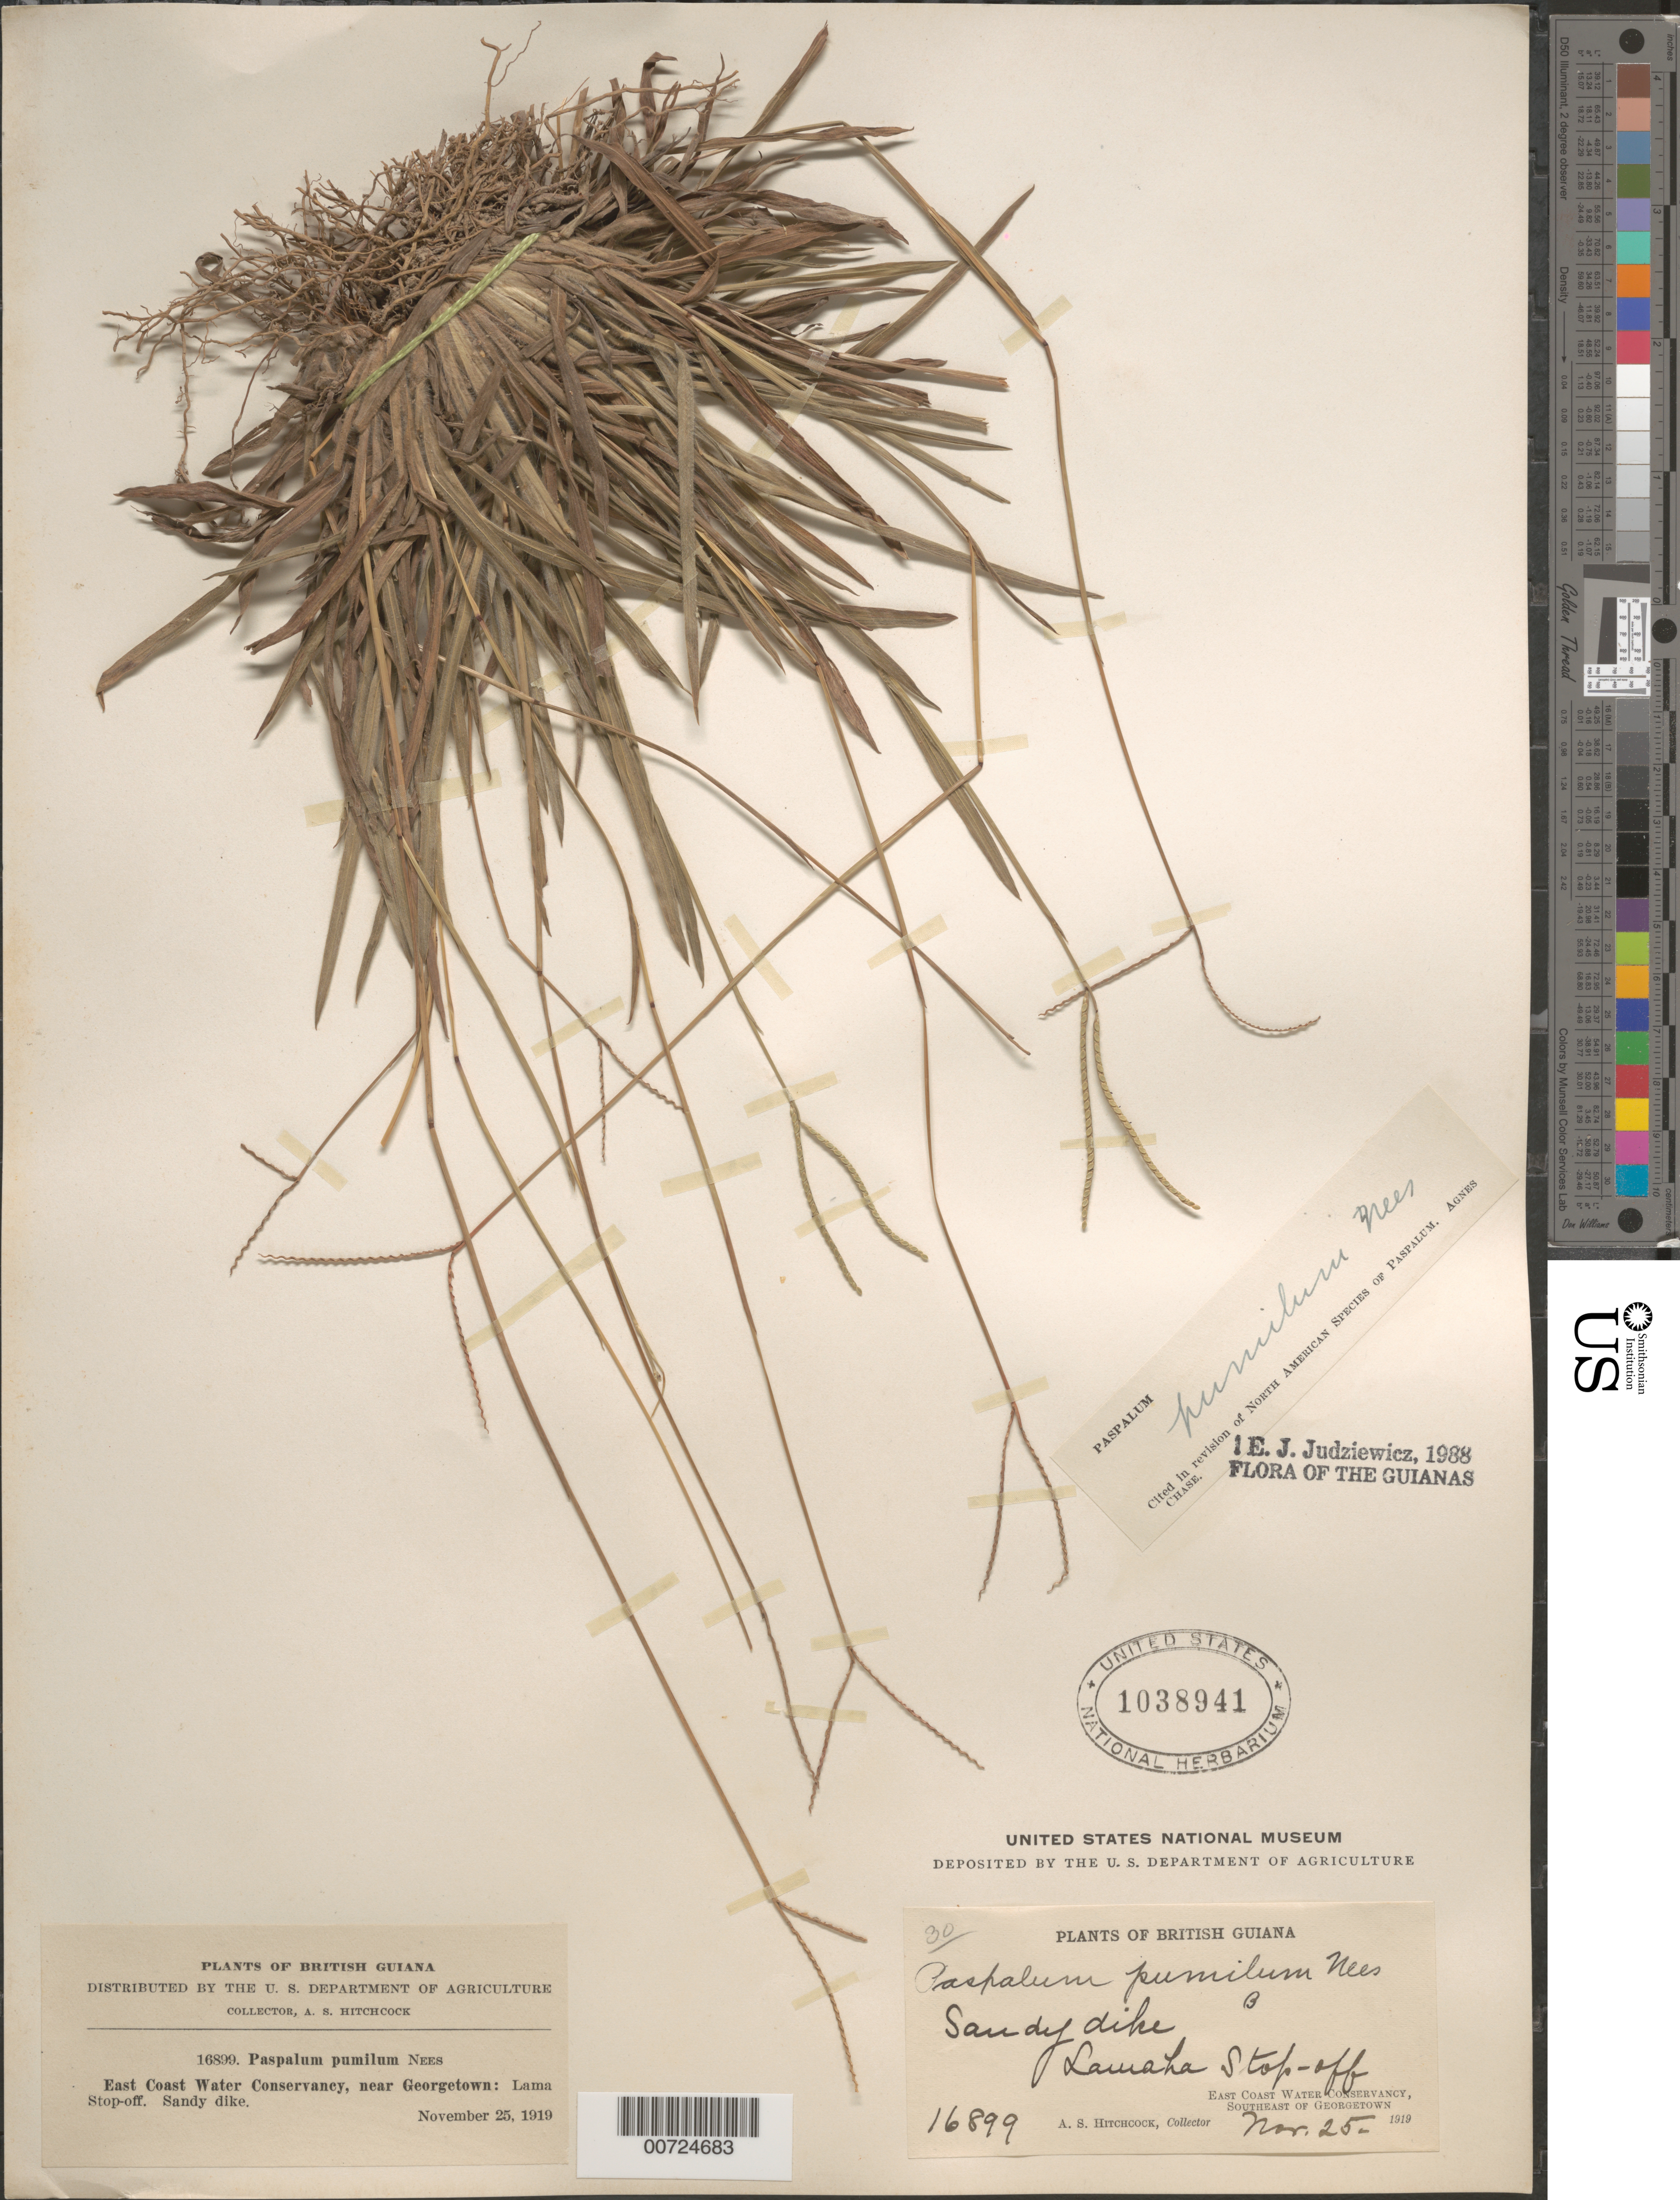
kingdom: Plantae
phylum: Tracheophyta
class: Liliopsida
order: Poales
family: Poaceae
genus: Paspalum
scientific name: Paspalum pumilum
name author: Nees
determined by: Judziewicz, E. J.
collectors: A. S. Hitchcock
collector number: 16899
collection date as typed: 25-Nov-19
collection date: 1919-11-25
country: Guyana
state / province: Demerara-Mahaica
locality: Lamaha Stop-Off, Georgetown, SE of, East Coast Water Conservancy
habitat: Sandy dike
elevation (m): -2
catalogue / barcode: US 1038941